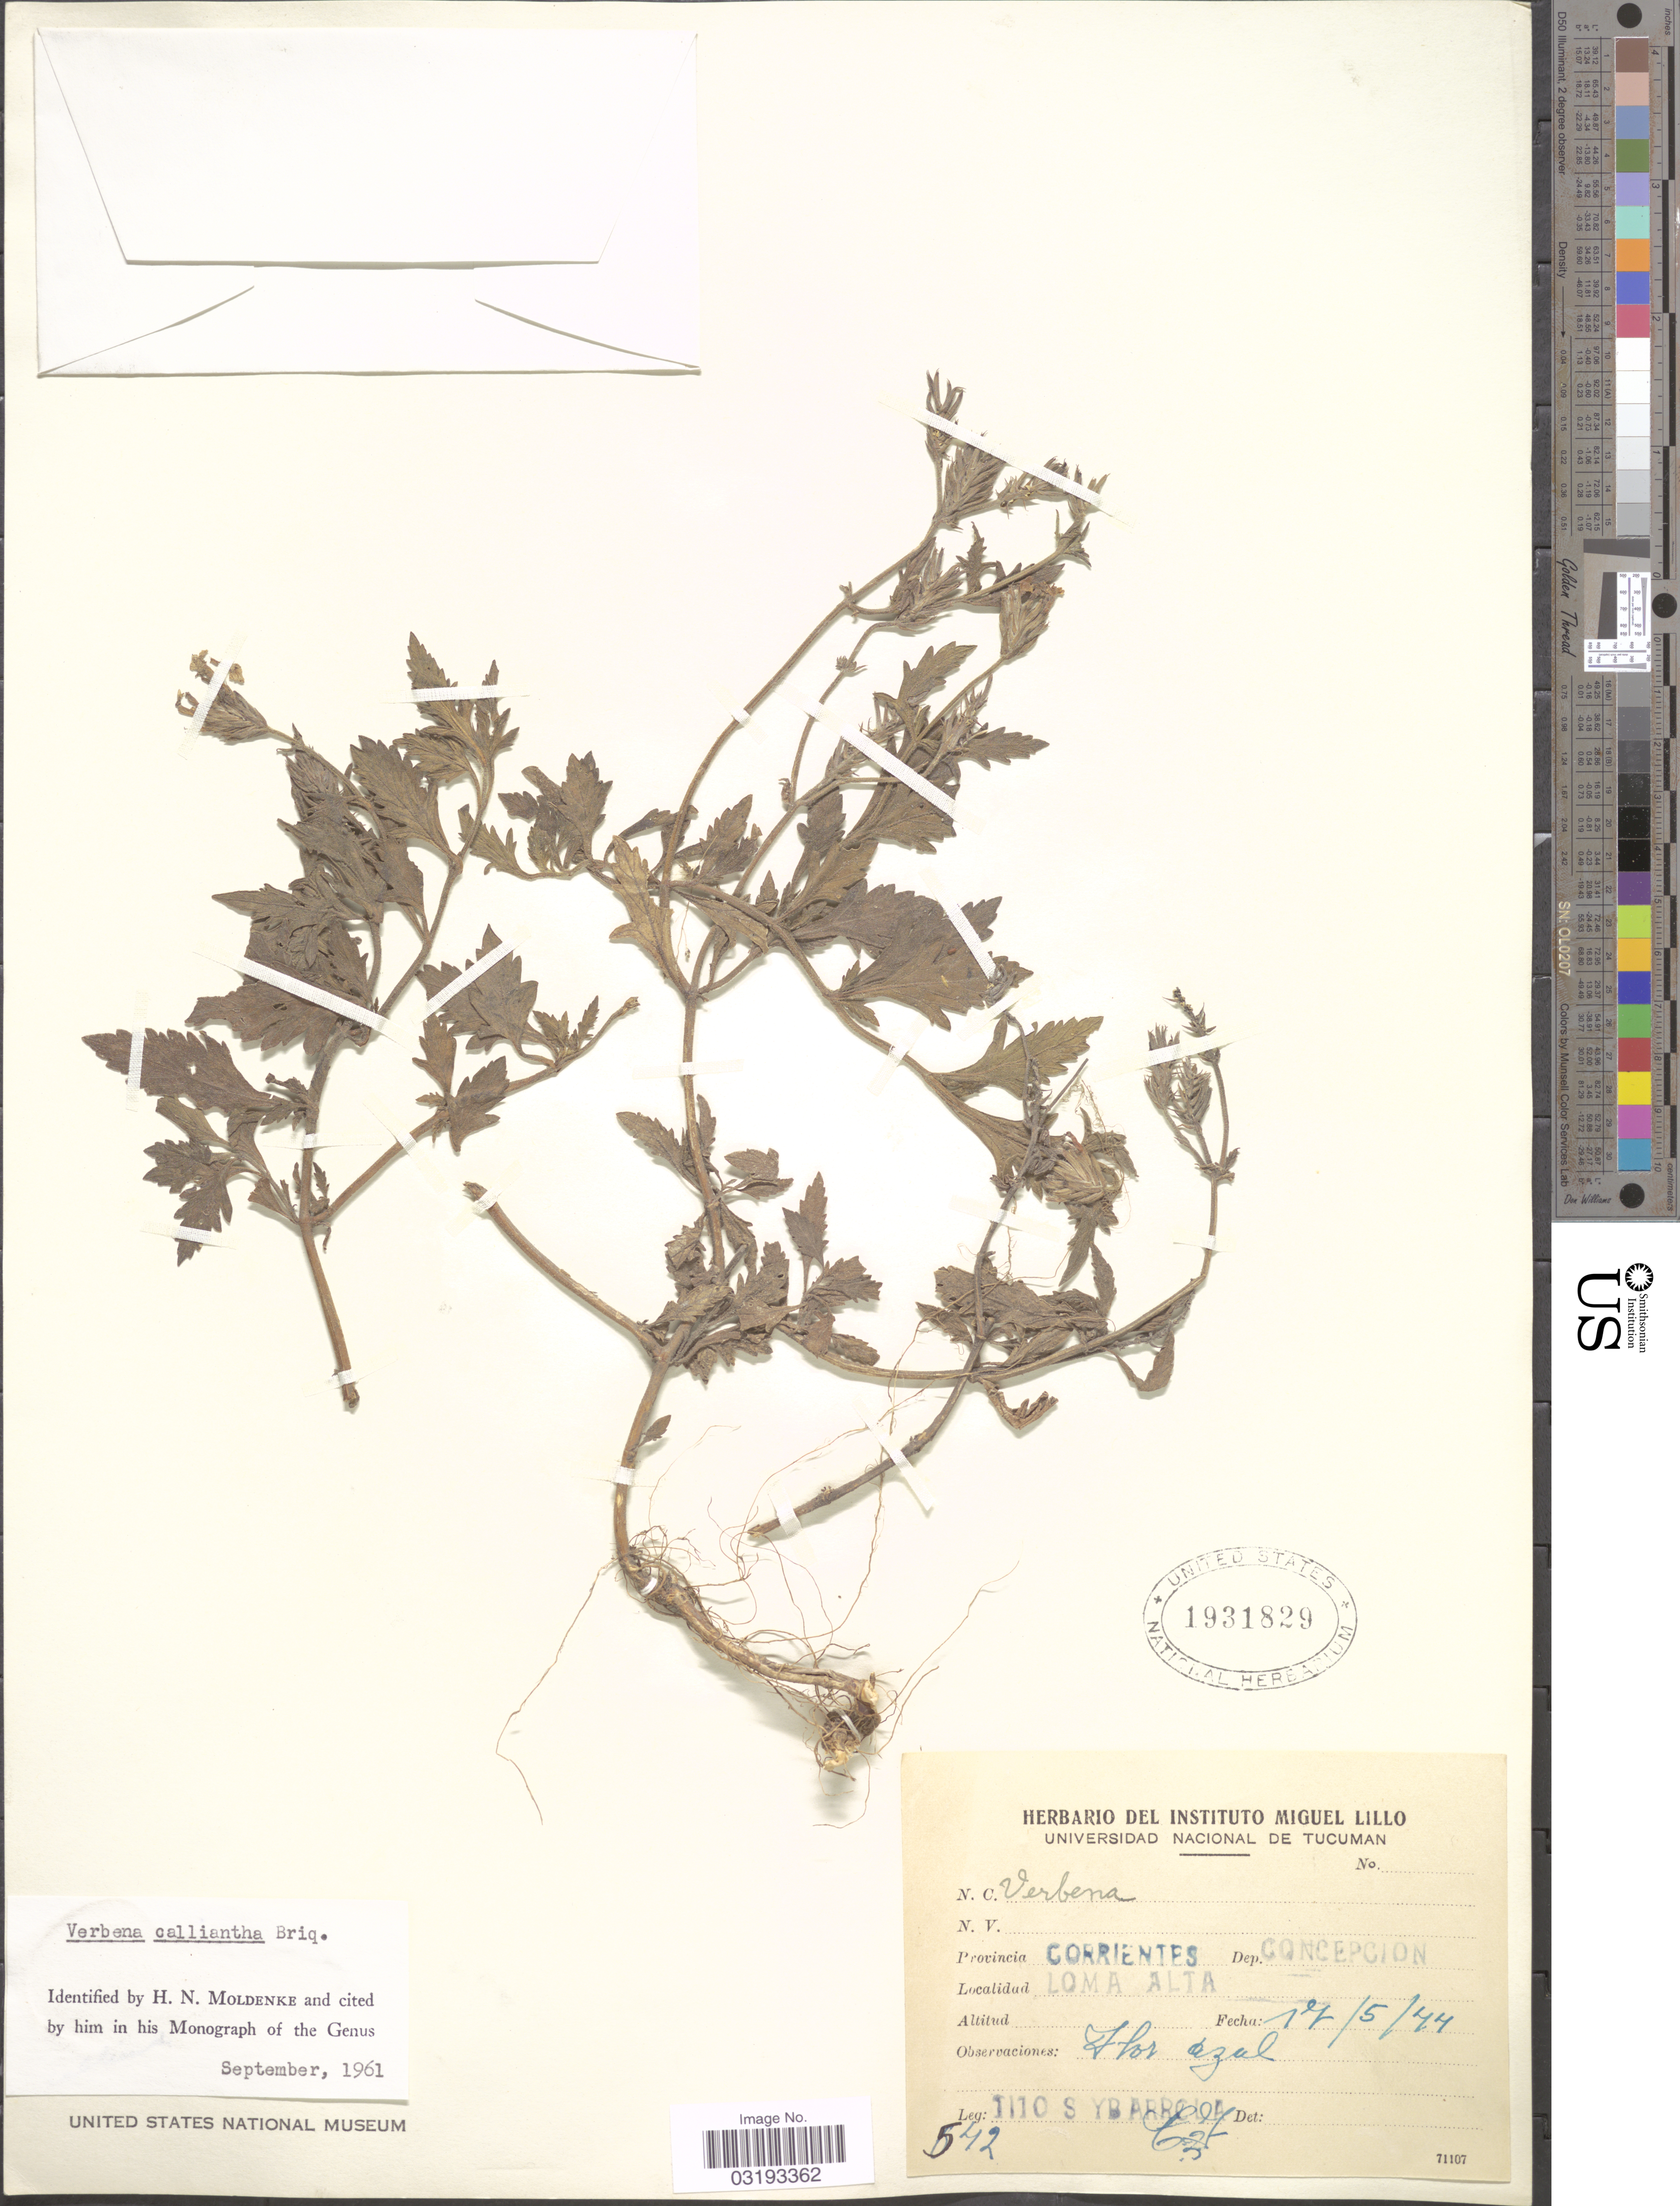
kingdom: Plantae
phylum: Tracheophyta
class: Magnoliopsida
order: Lamiales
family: Verbenaceae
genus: Verbena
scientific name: Verbena calliantha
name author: Briq.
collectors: T. Stybarrola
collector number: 542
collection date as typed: Transcribed d/m/y: 17/5/44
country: Argentina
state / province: Corrientes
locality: Dep. Concepcion. Loma Alta.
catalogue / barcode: US 1931829